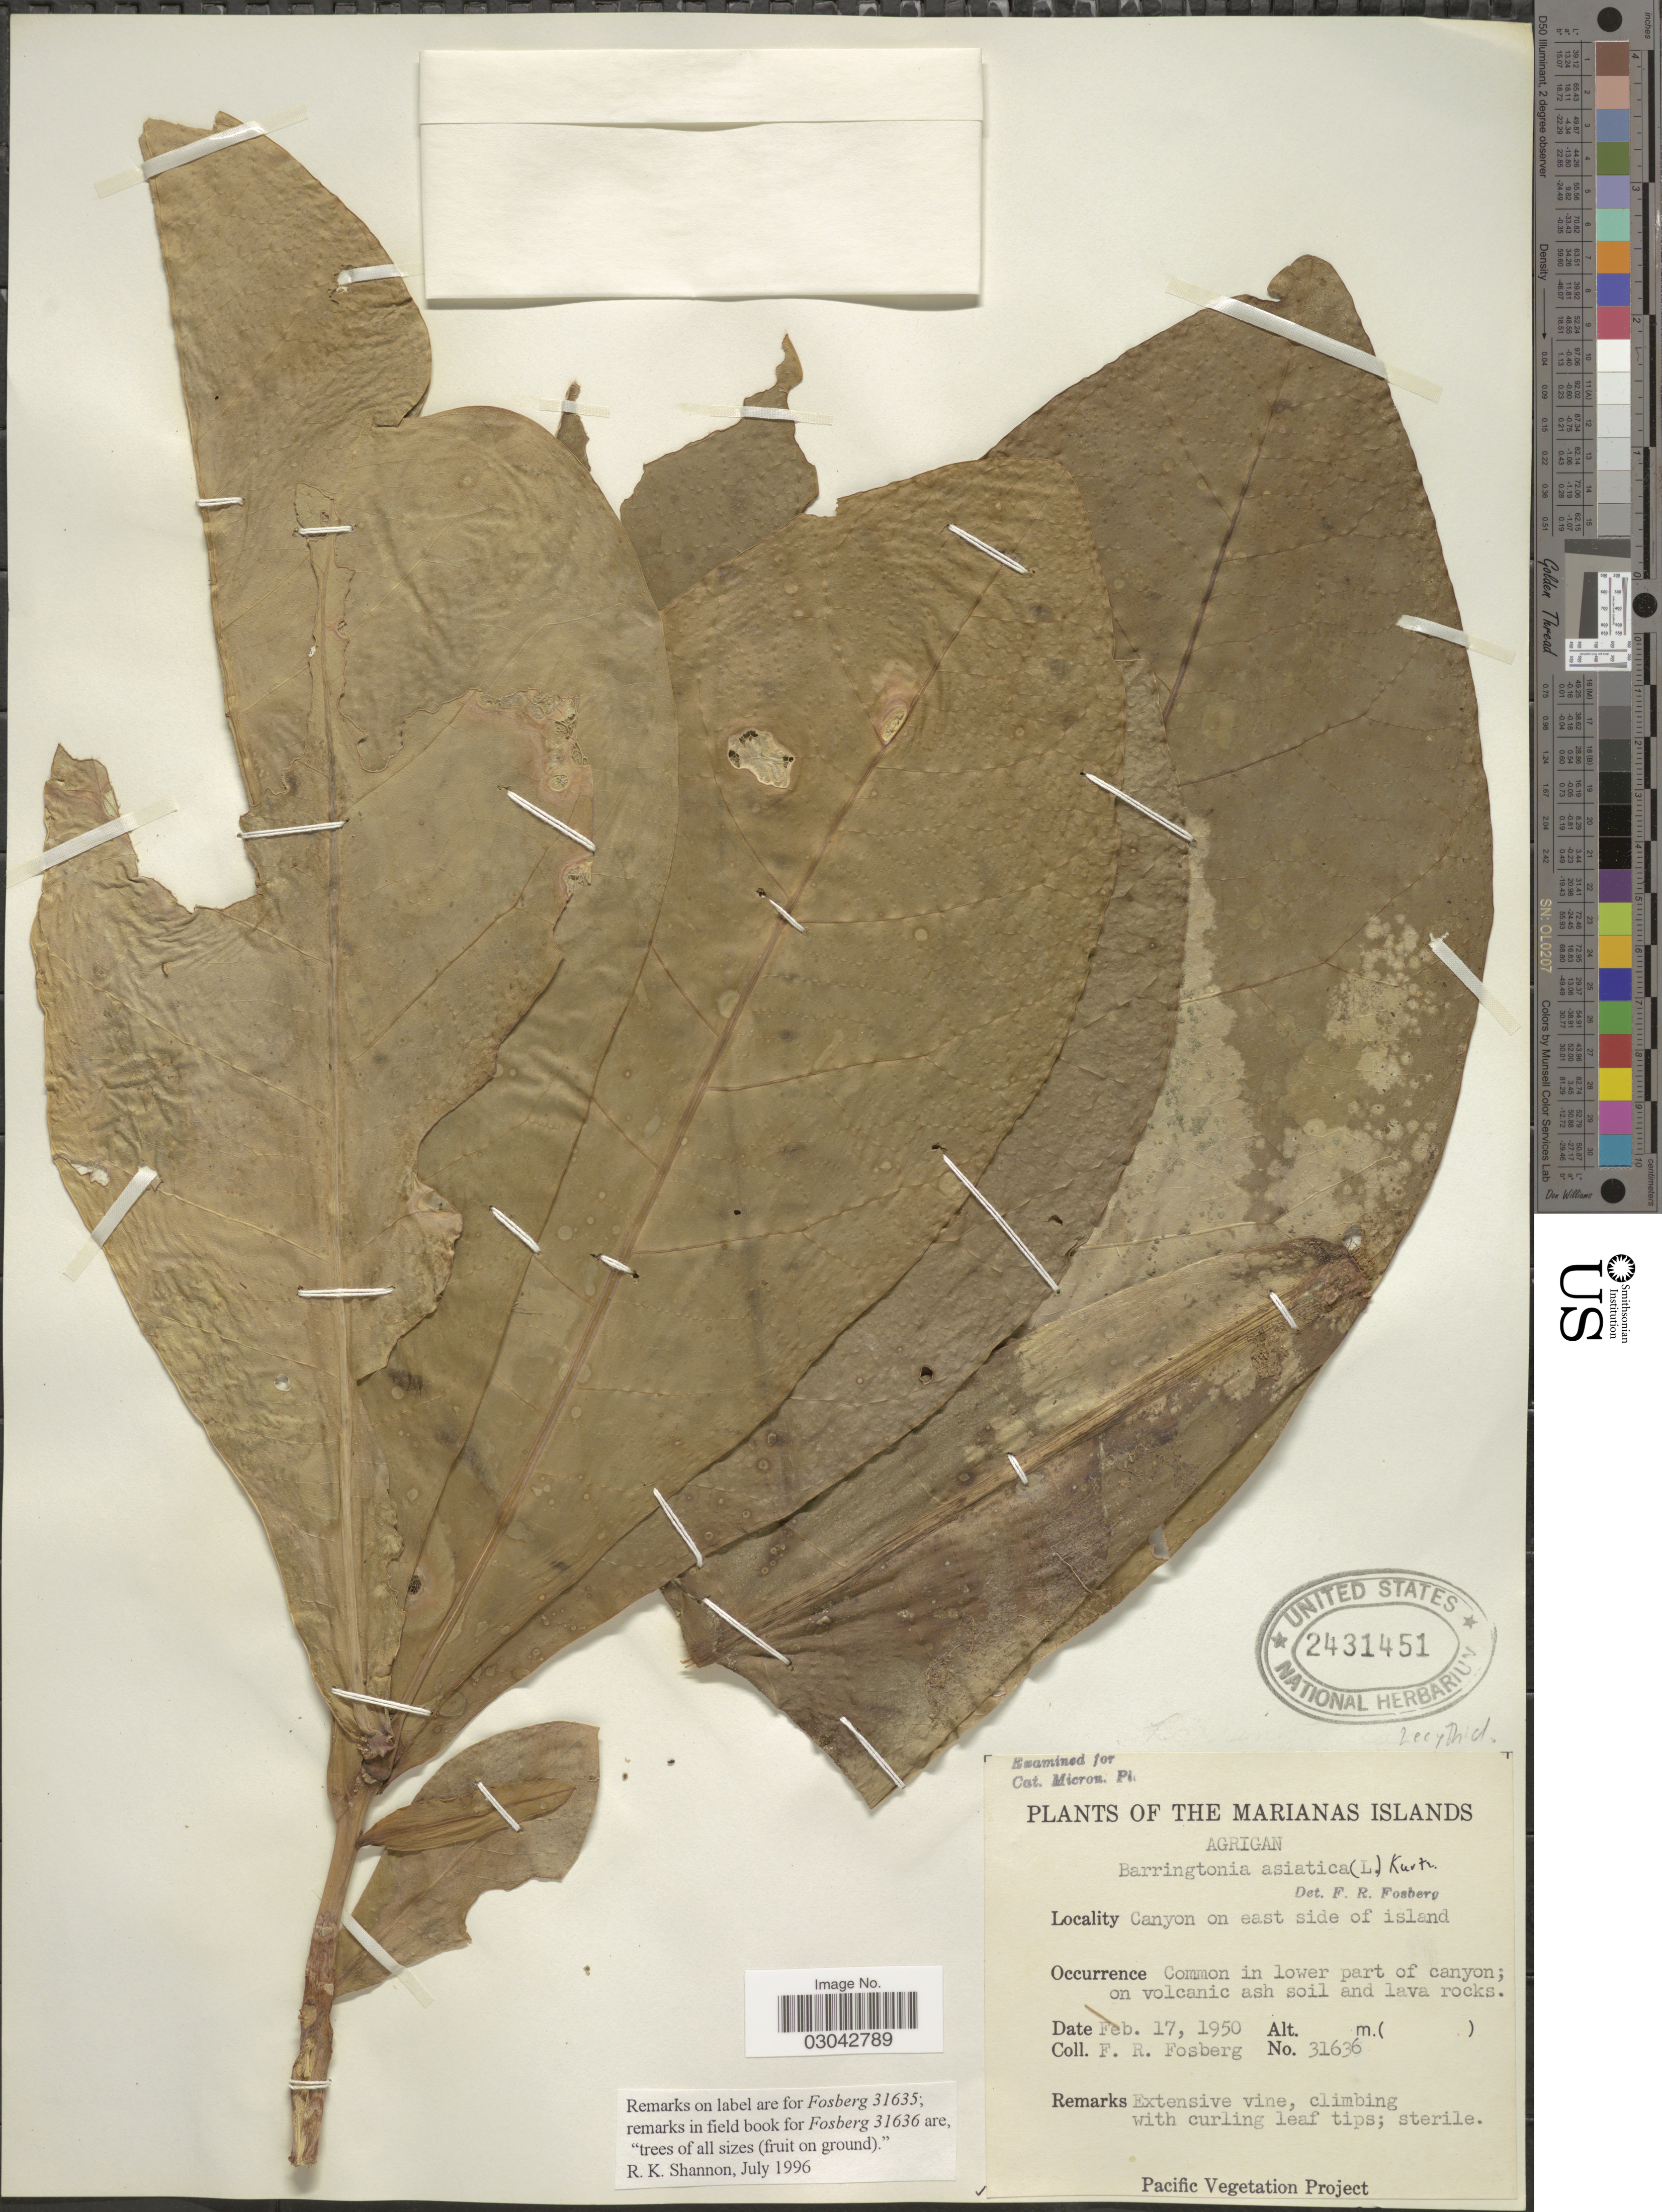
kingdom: Plantae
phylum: Tracheophyta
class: Magnoliopsida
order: Ericales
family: Lecythidaceae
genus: Barringtonia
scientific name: Barringtonia asiatica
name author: (L.) Kurz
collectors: F. R. Fosberg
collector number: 31636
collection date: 1950-02-17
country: Northern Mariana Islands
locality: Marianas Islands. Agrigan. Canyon on east side of island.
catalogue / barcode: US 2431451